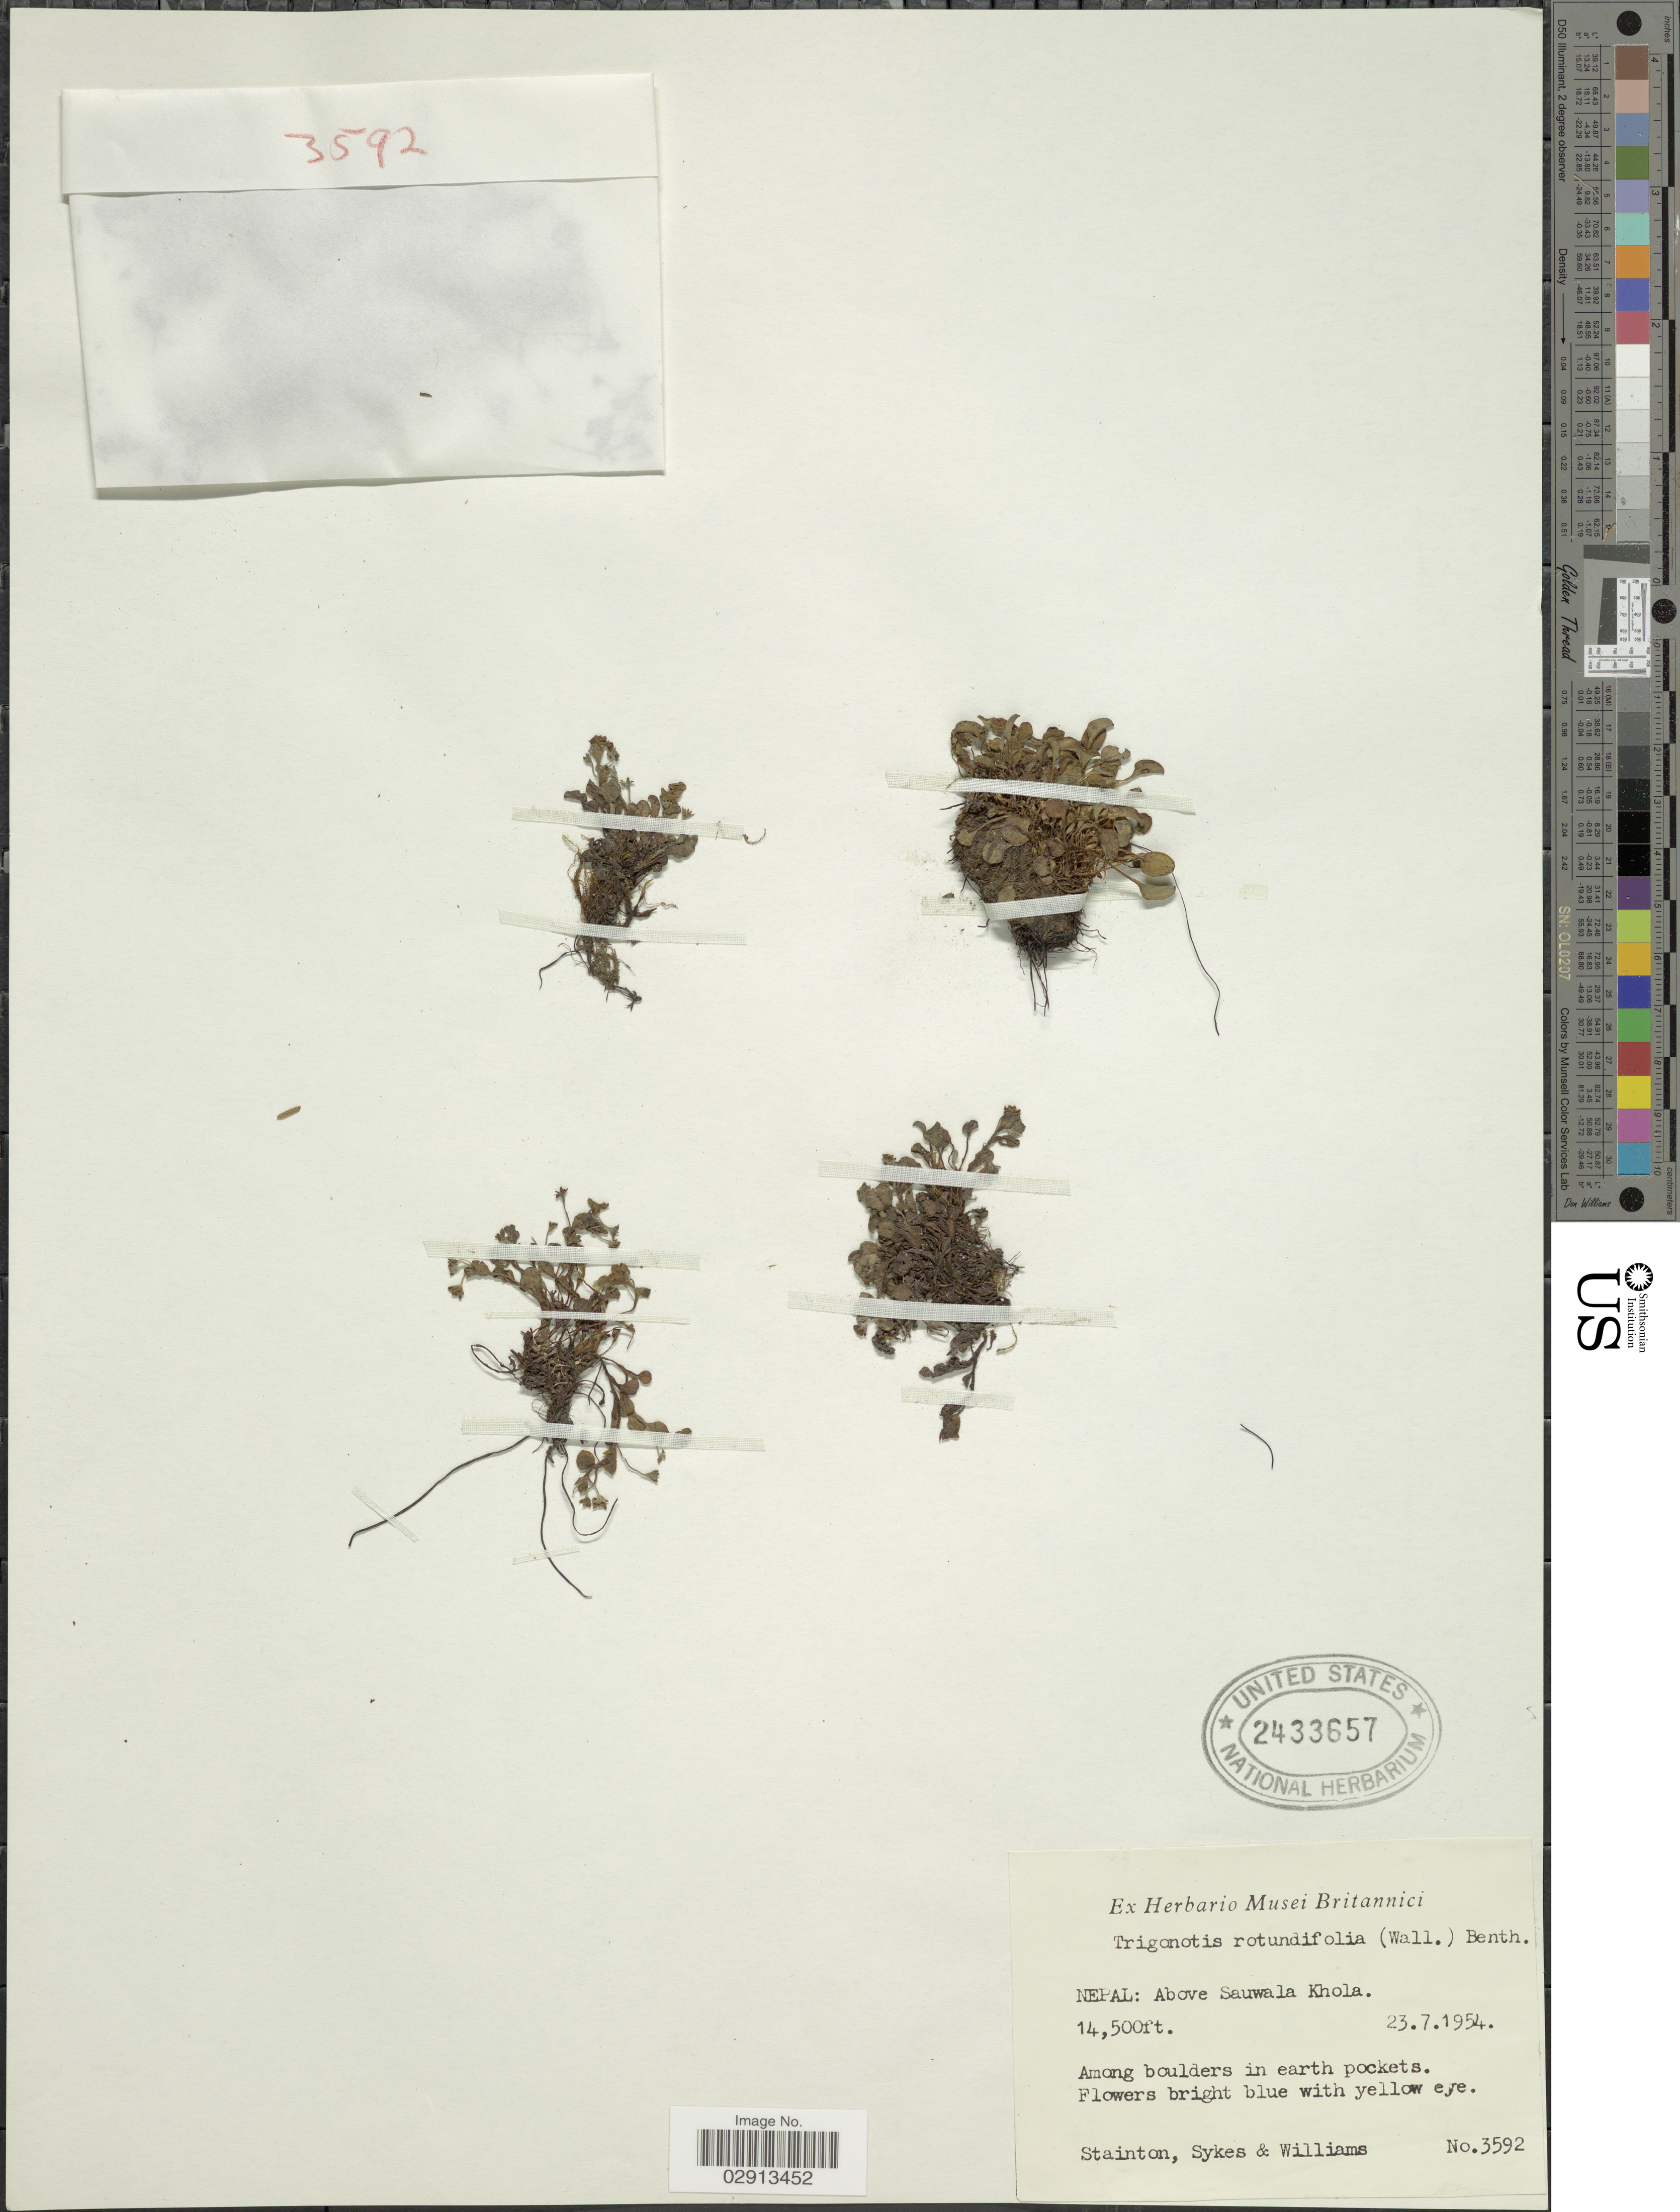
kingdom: Plantae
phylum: Tracheophyta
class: Magnoliopsida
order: Boraginales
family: Boraginaceae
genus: Trigonotis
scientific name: Trigonotis rotundifolia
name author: Benth. ex C.B. Clarke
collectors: -. Stainton, Sykes, -- & -- Williams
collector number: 3592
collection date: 1954-07-23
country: Nepal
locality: Above Sauwala Khola.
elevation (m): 4420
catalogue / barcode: US 2433657